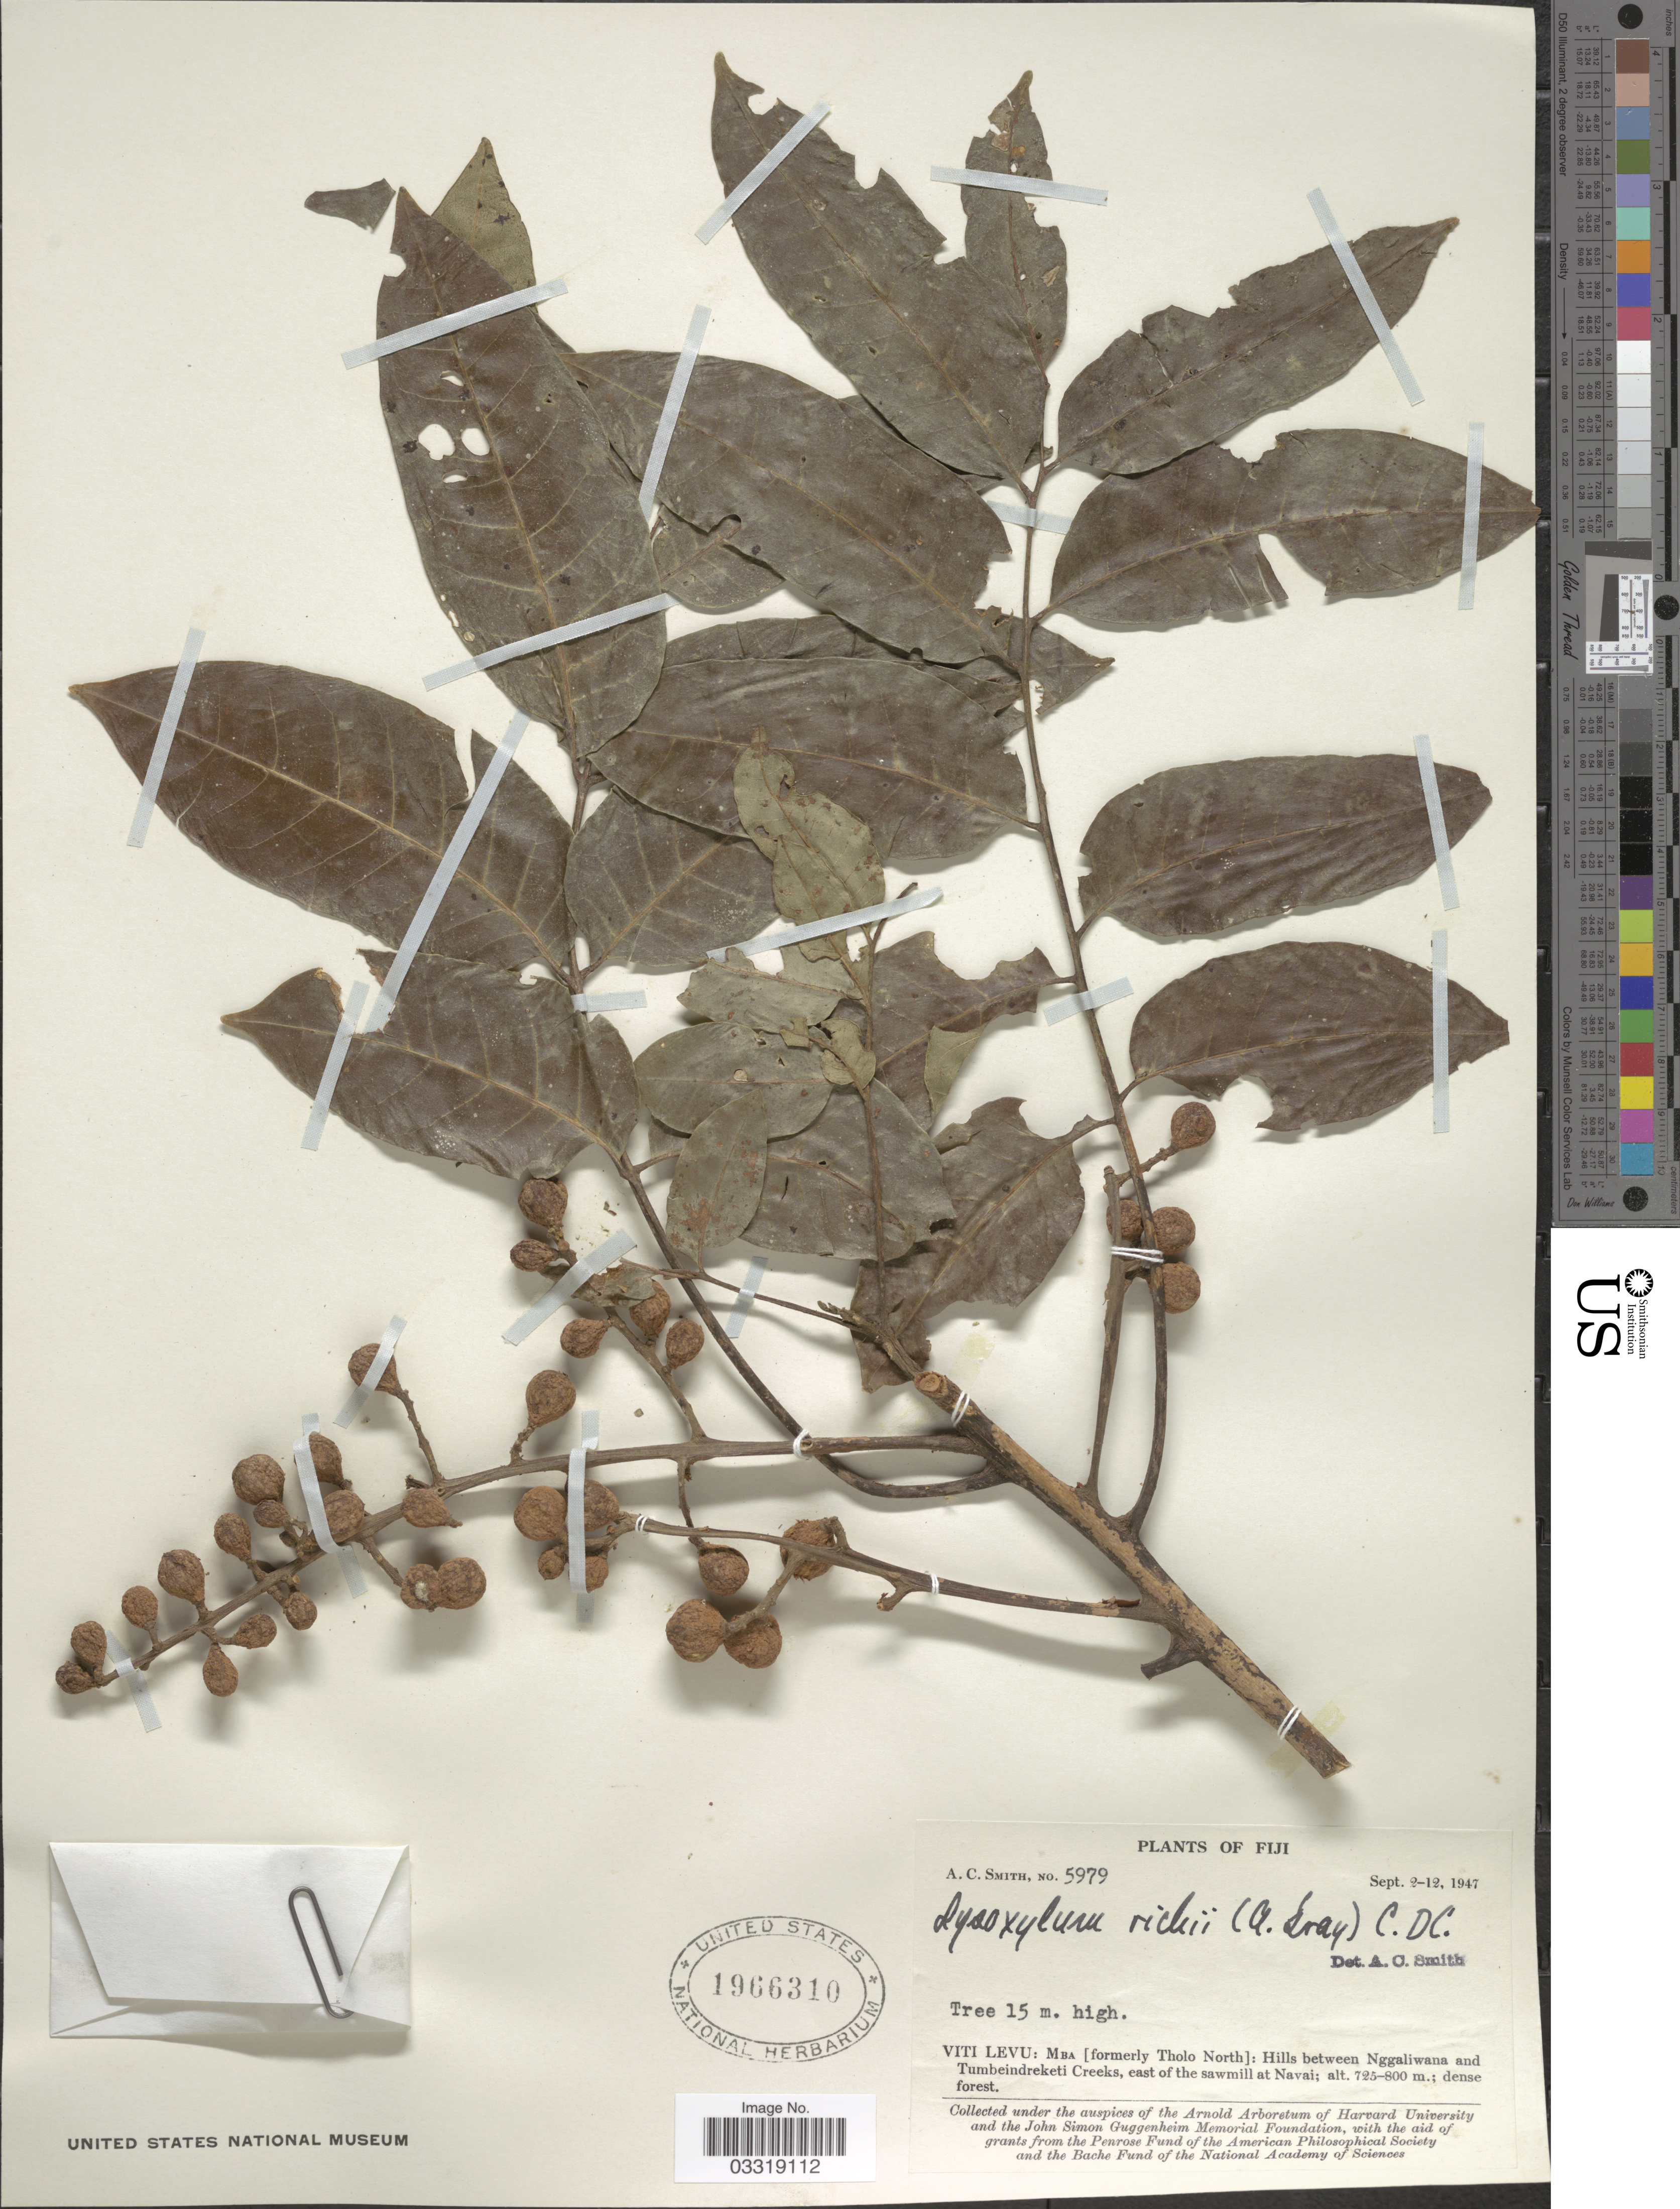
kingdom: Plantae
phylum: Tracheophyta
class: Magnoliopsida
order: Sapindales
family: Meliaceae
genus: Didymocheton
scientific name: Didymocheton alliaceus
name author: (G. Forst.) Mabb.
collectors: A. C. Smith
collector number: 5979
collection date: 1947-09-02/1947-09-12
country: Fiji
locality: Viti Levu: Mba [formerly Tholo North]: Hills between Nggaliwana and Tumbeindreketi Creeks, east of the sawmill at Navai.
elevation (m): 725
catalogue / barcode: US 1966310